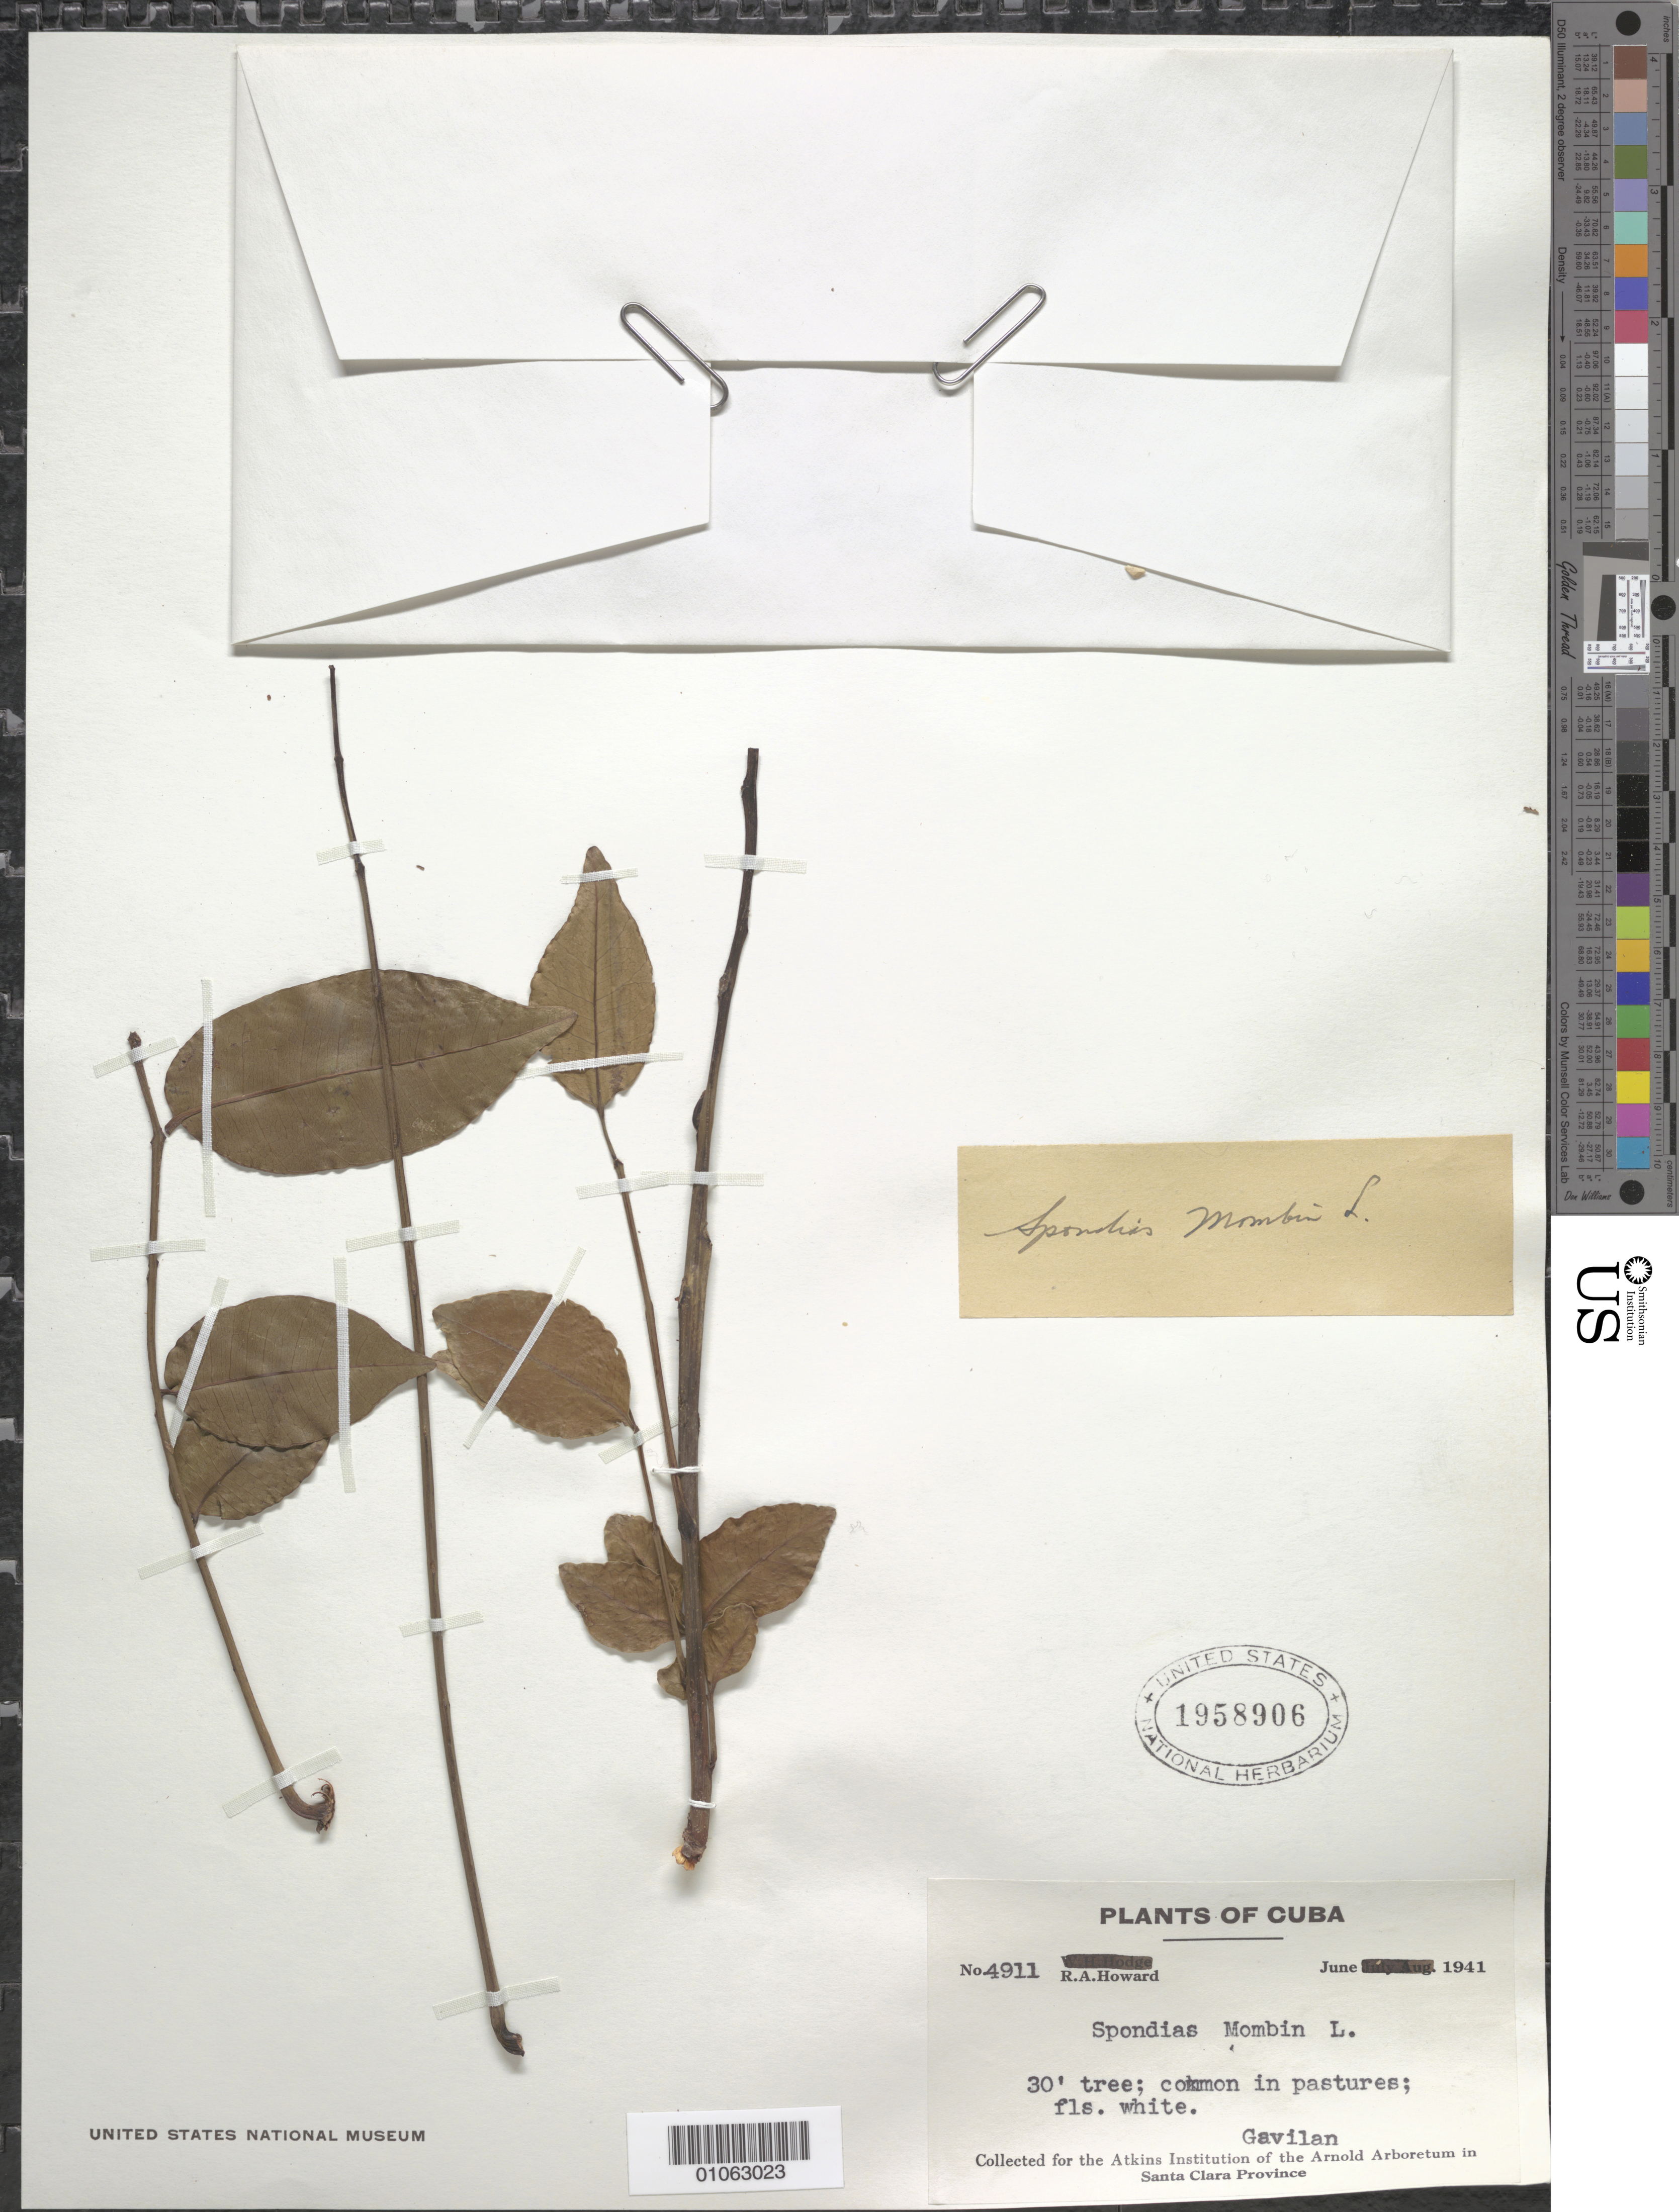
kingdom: Plantae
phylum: Tracheophyta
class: Magnoliopsida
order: Sapindales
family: Anacardiaceae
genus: Spondias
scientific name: Spondias mombin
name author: L.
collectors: R. A. Howard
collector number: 4911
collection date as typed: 01 Jun 1941 to 30 Jun 1941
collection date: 1941-06-01/1941-06-30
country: Cuba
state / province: La Habana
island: Cuba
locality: Gavilan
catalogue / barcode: US 1958906